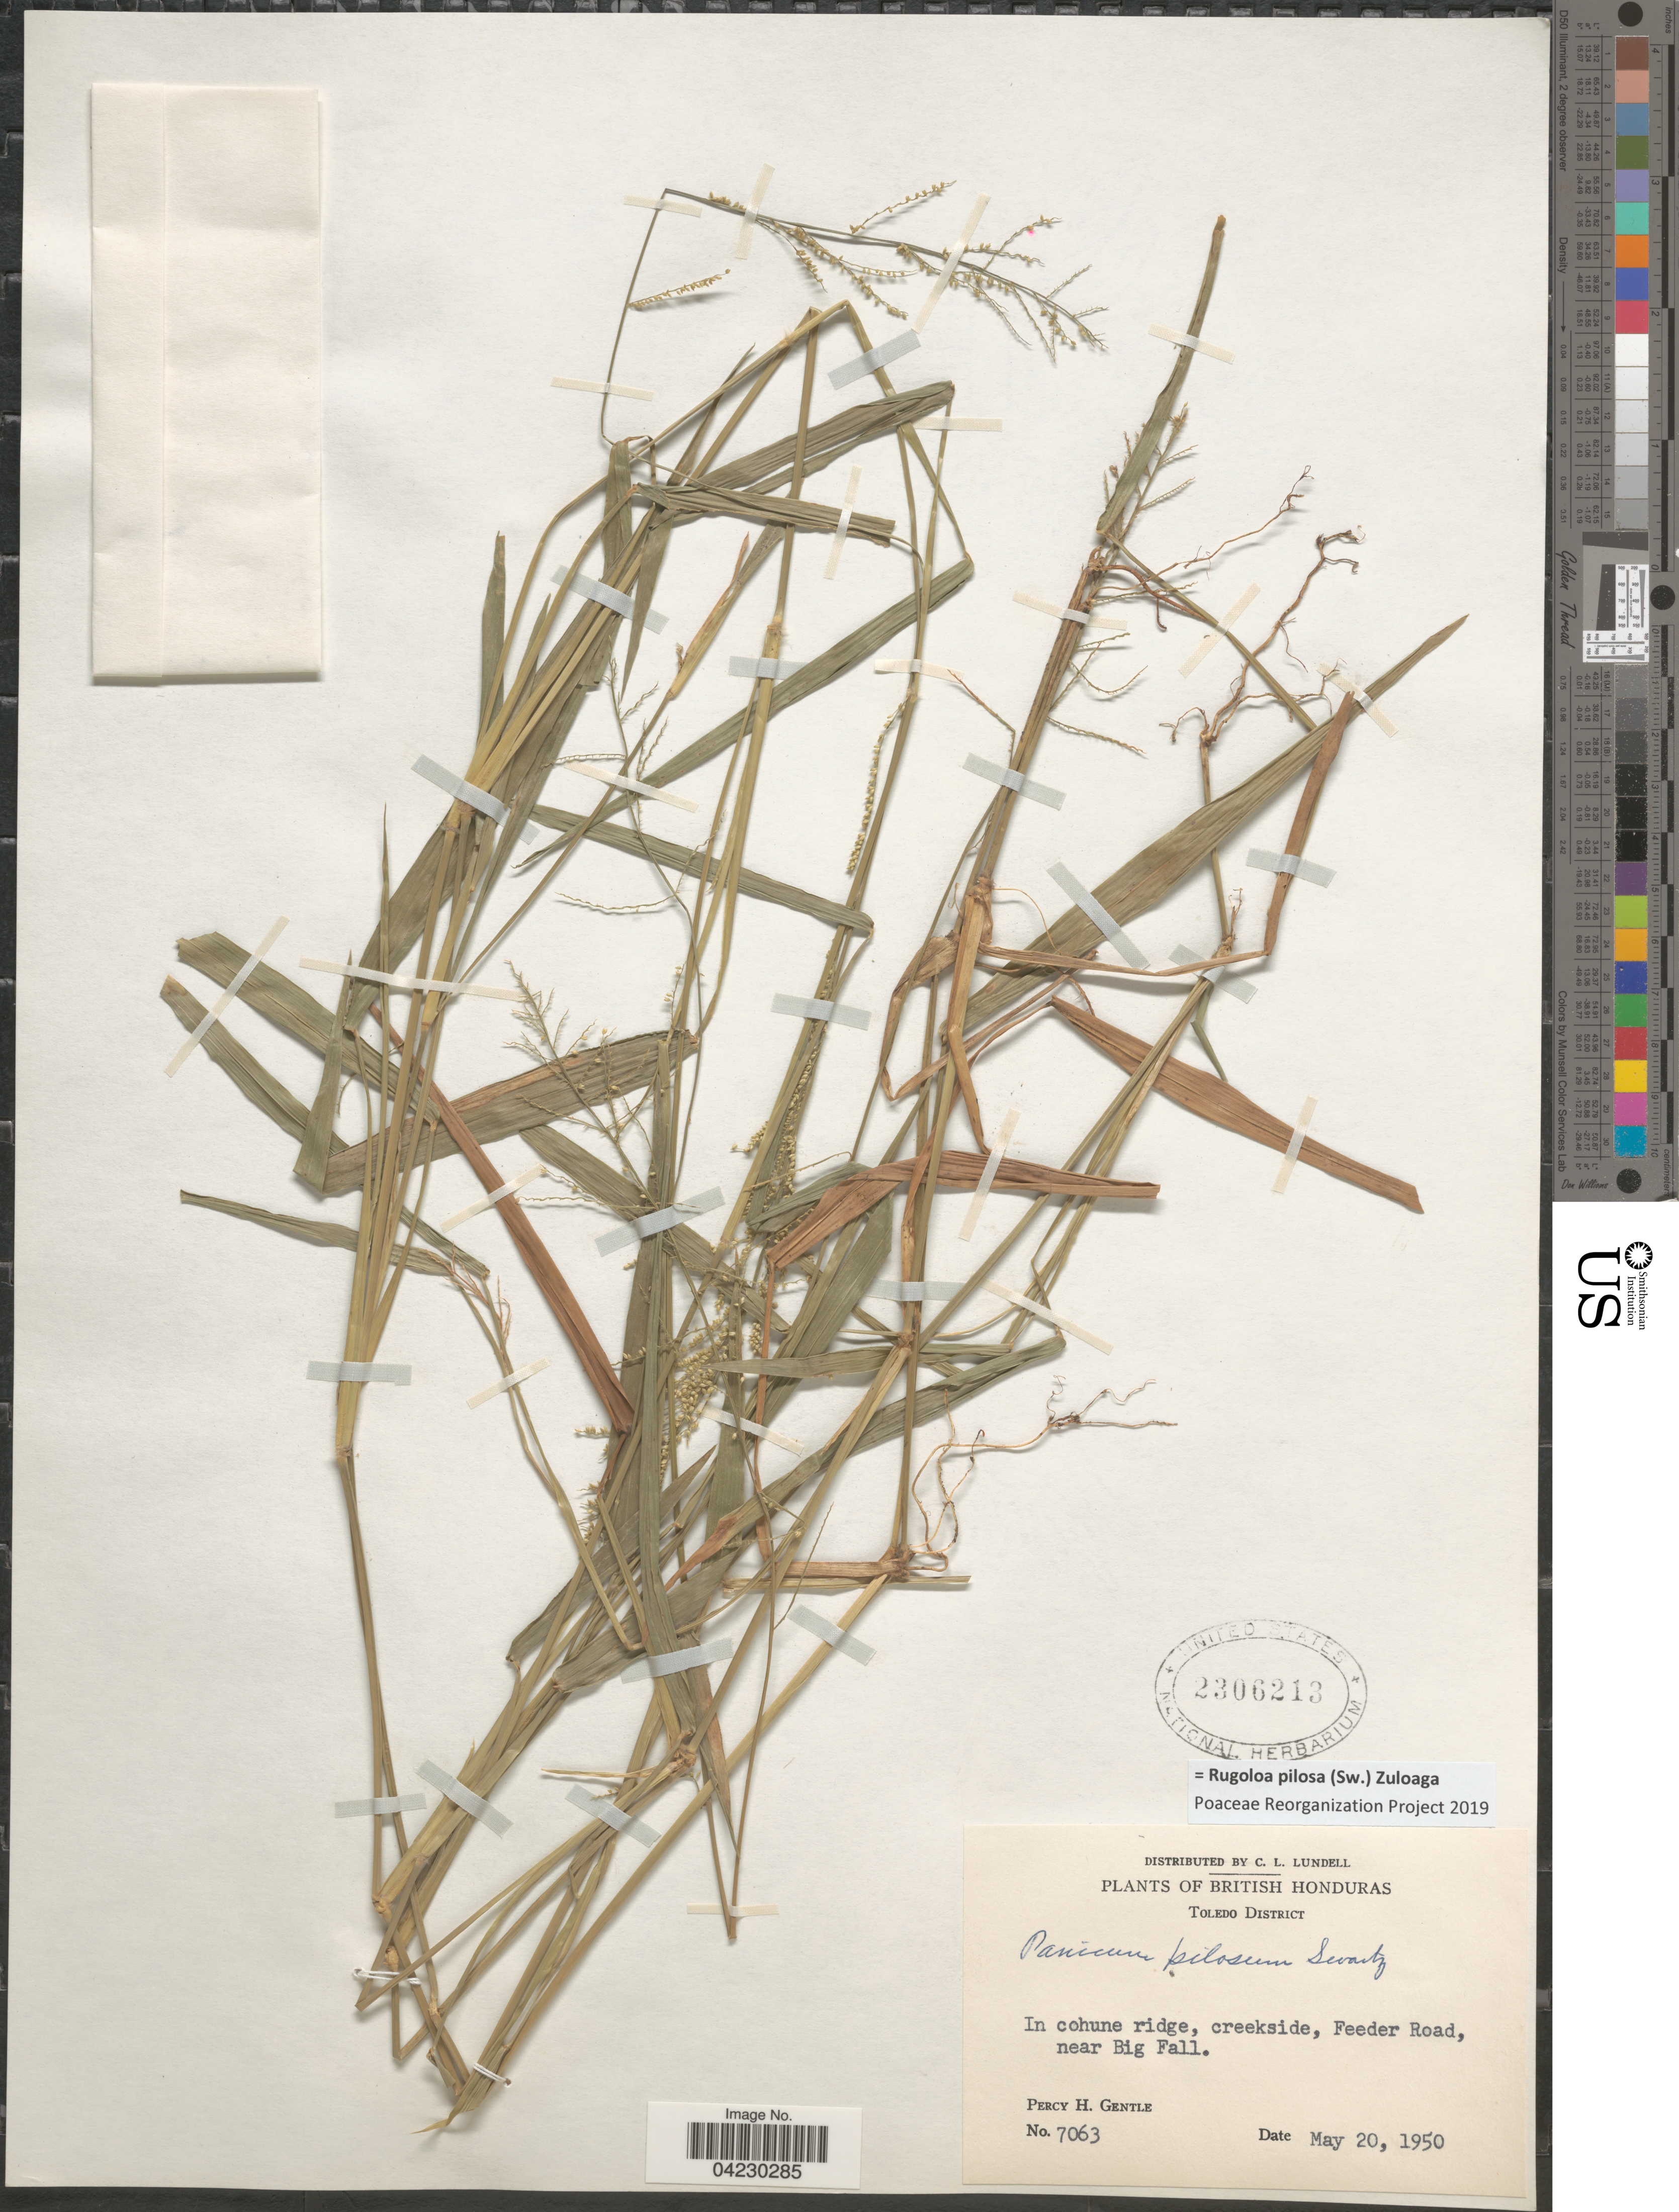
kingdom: Plantae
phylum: Tracheophyta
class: Liliopsida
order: Poales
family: Poaceae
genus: Rugoloa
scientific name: Rugoloa pilosa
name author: (Sw.) Zuloaga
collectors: P. H. Gentle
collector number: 7063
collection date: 1950-05-20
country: Belize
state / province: Toledo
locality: British Honduras. Toledo District. In cohune ridge, creekside, Feeder Road, near Big Fall.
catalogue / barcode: US 2306213